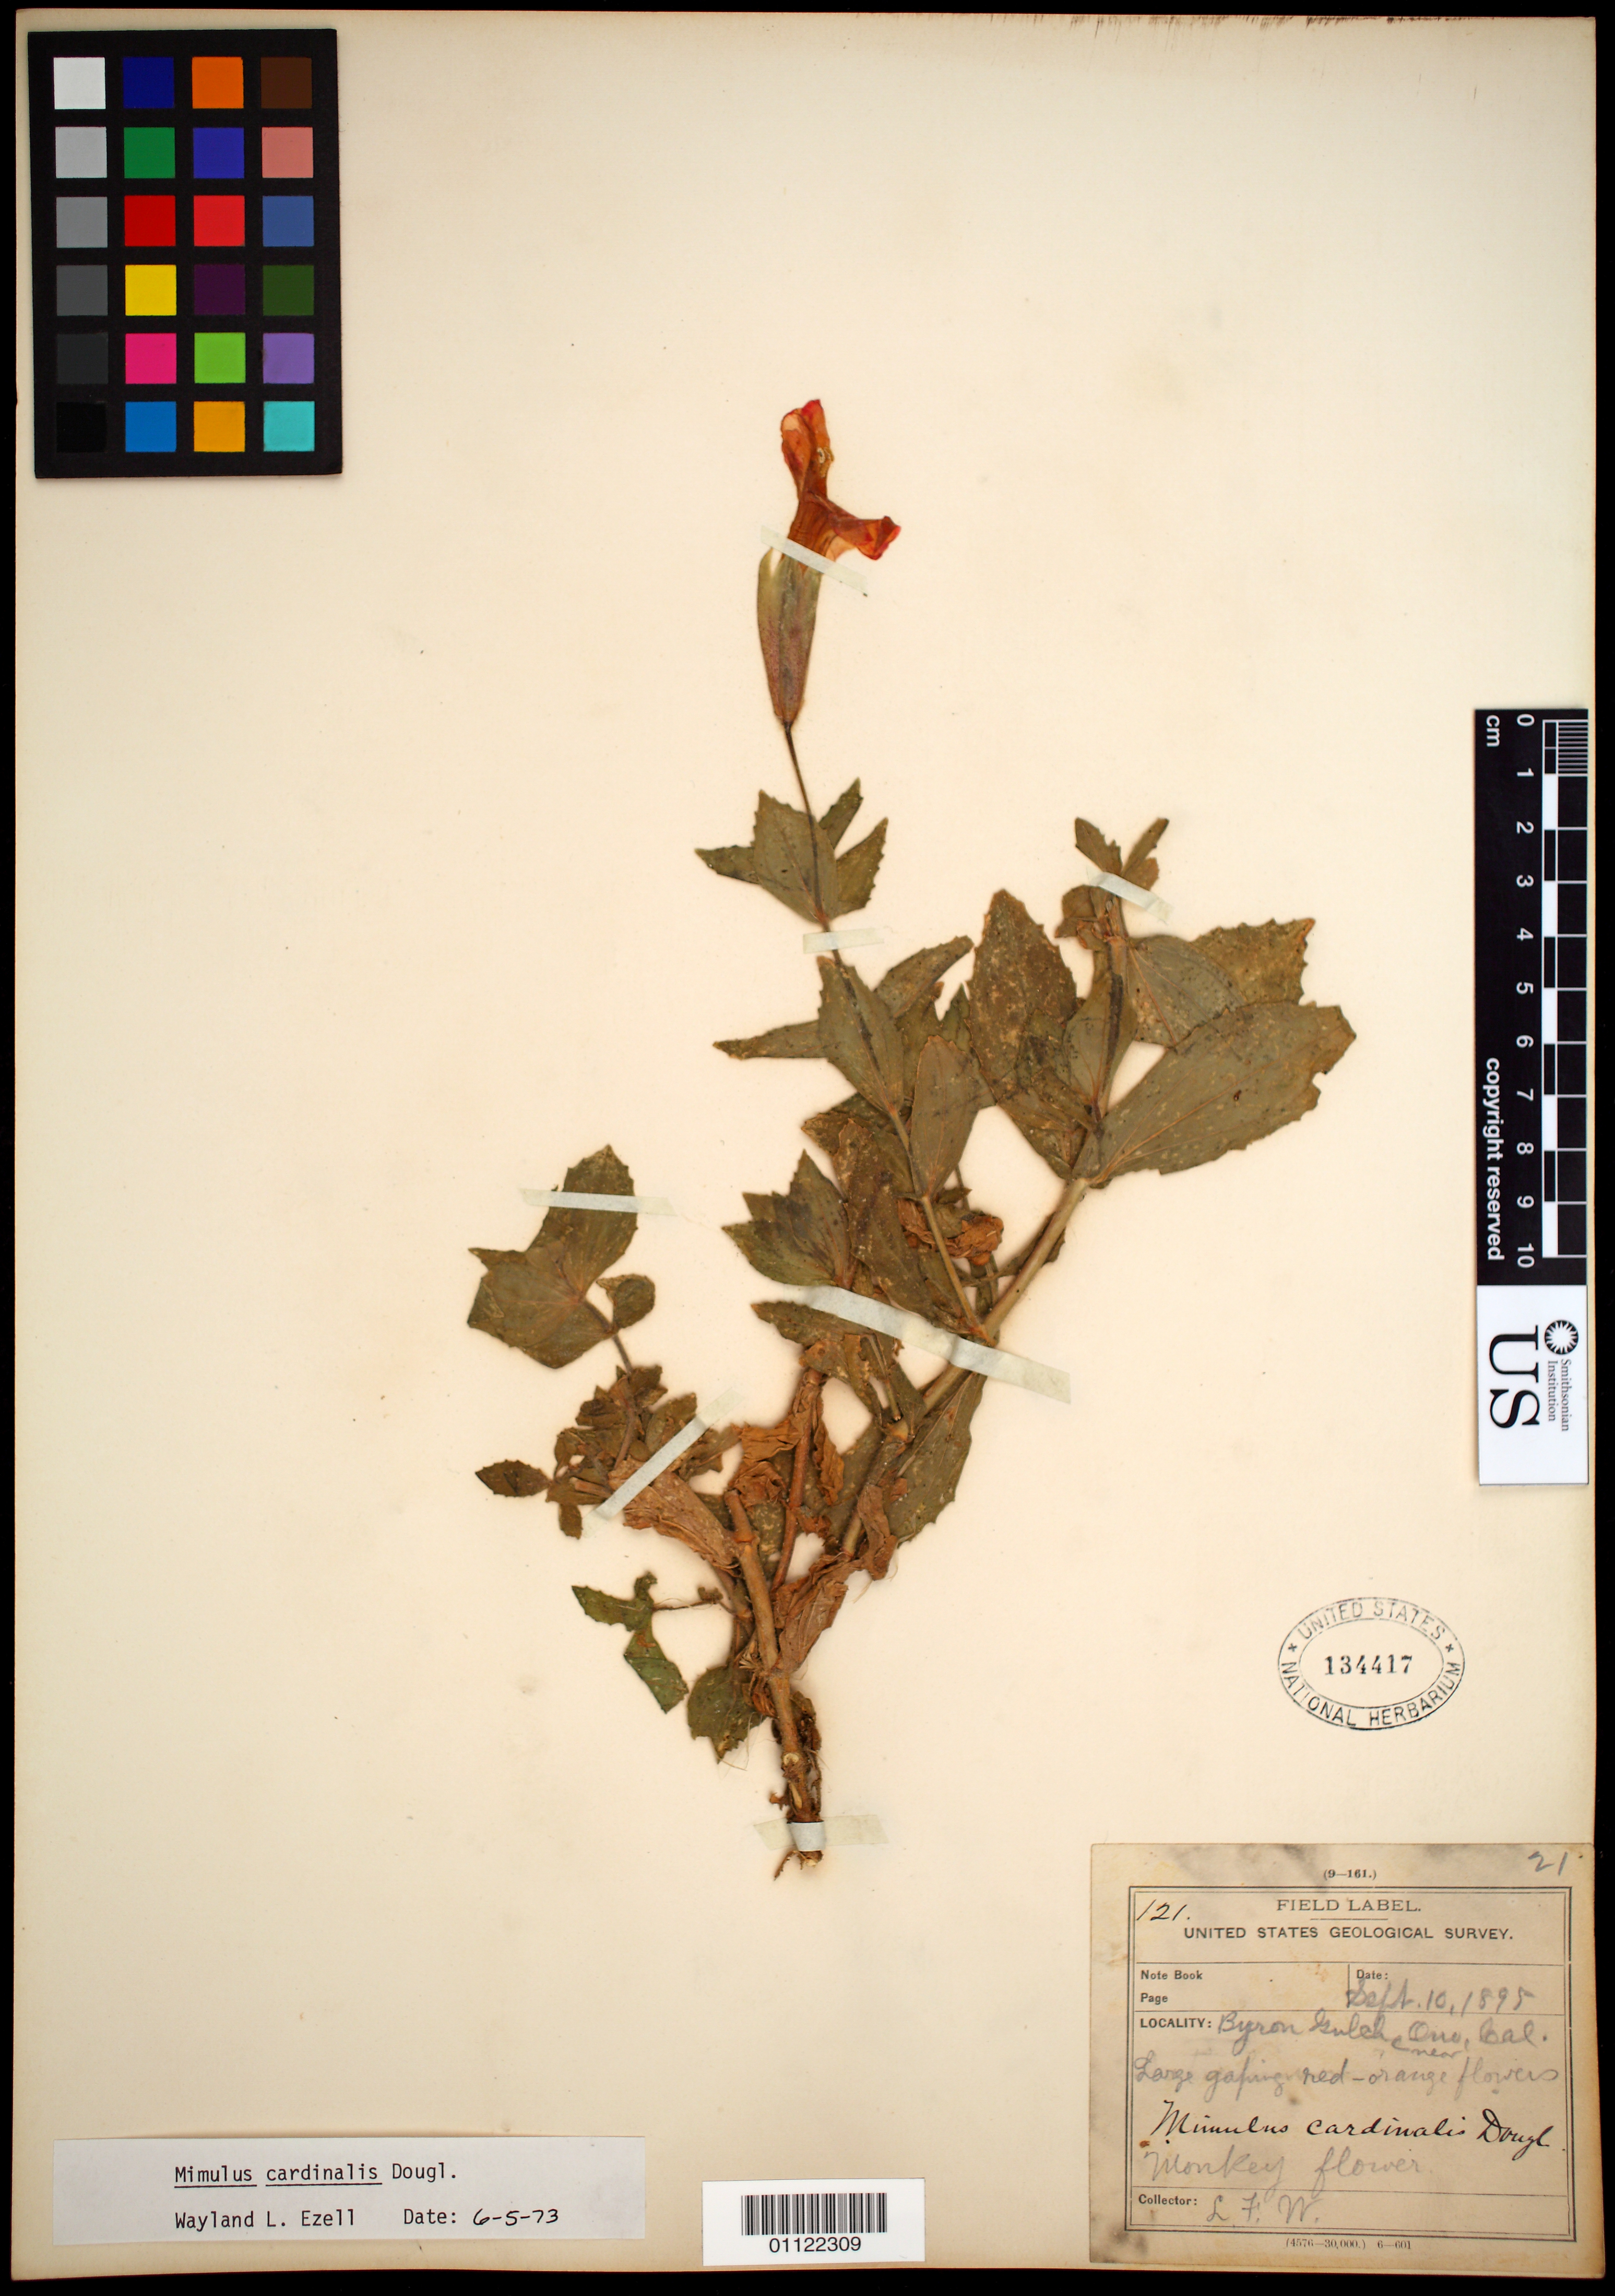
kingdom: Plantae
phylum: Tracheophyta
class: Magnoliopsida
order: Lamiales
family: Phrymaceae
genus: Mimulus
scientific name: Mimulus cardinalis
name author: Douglas ex Benth.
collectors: L. F. Ward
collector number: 121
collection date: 1895-09-10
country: United States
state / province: California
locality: Ono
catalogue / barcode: US 134417